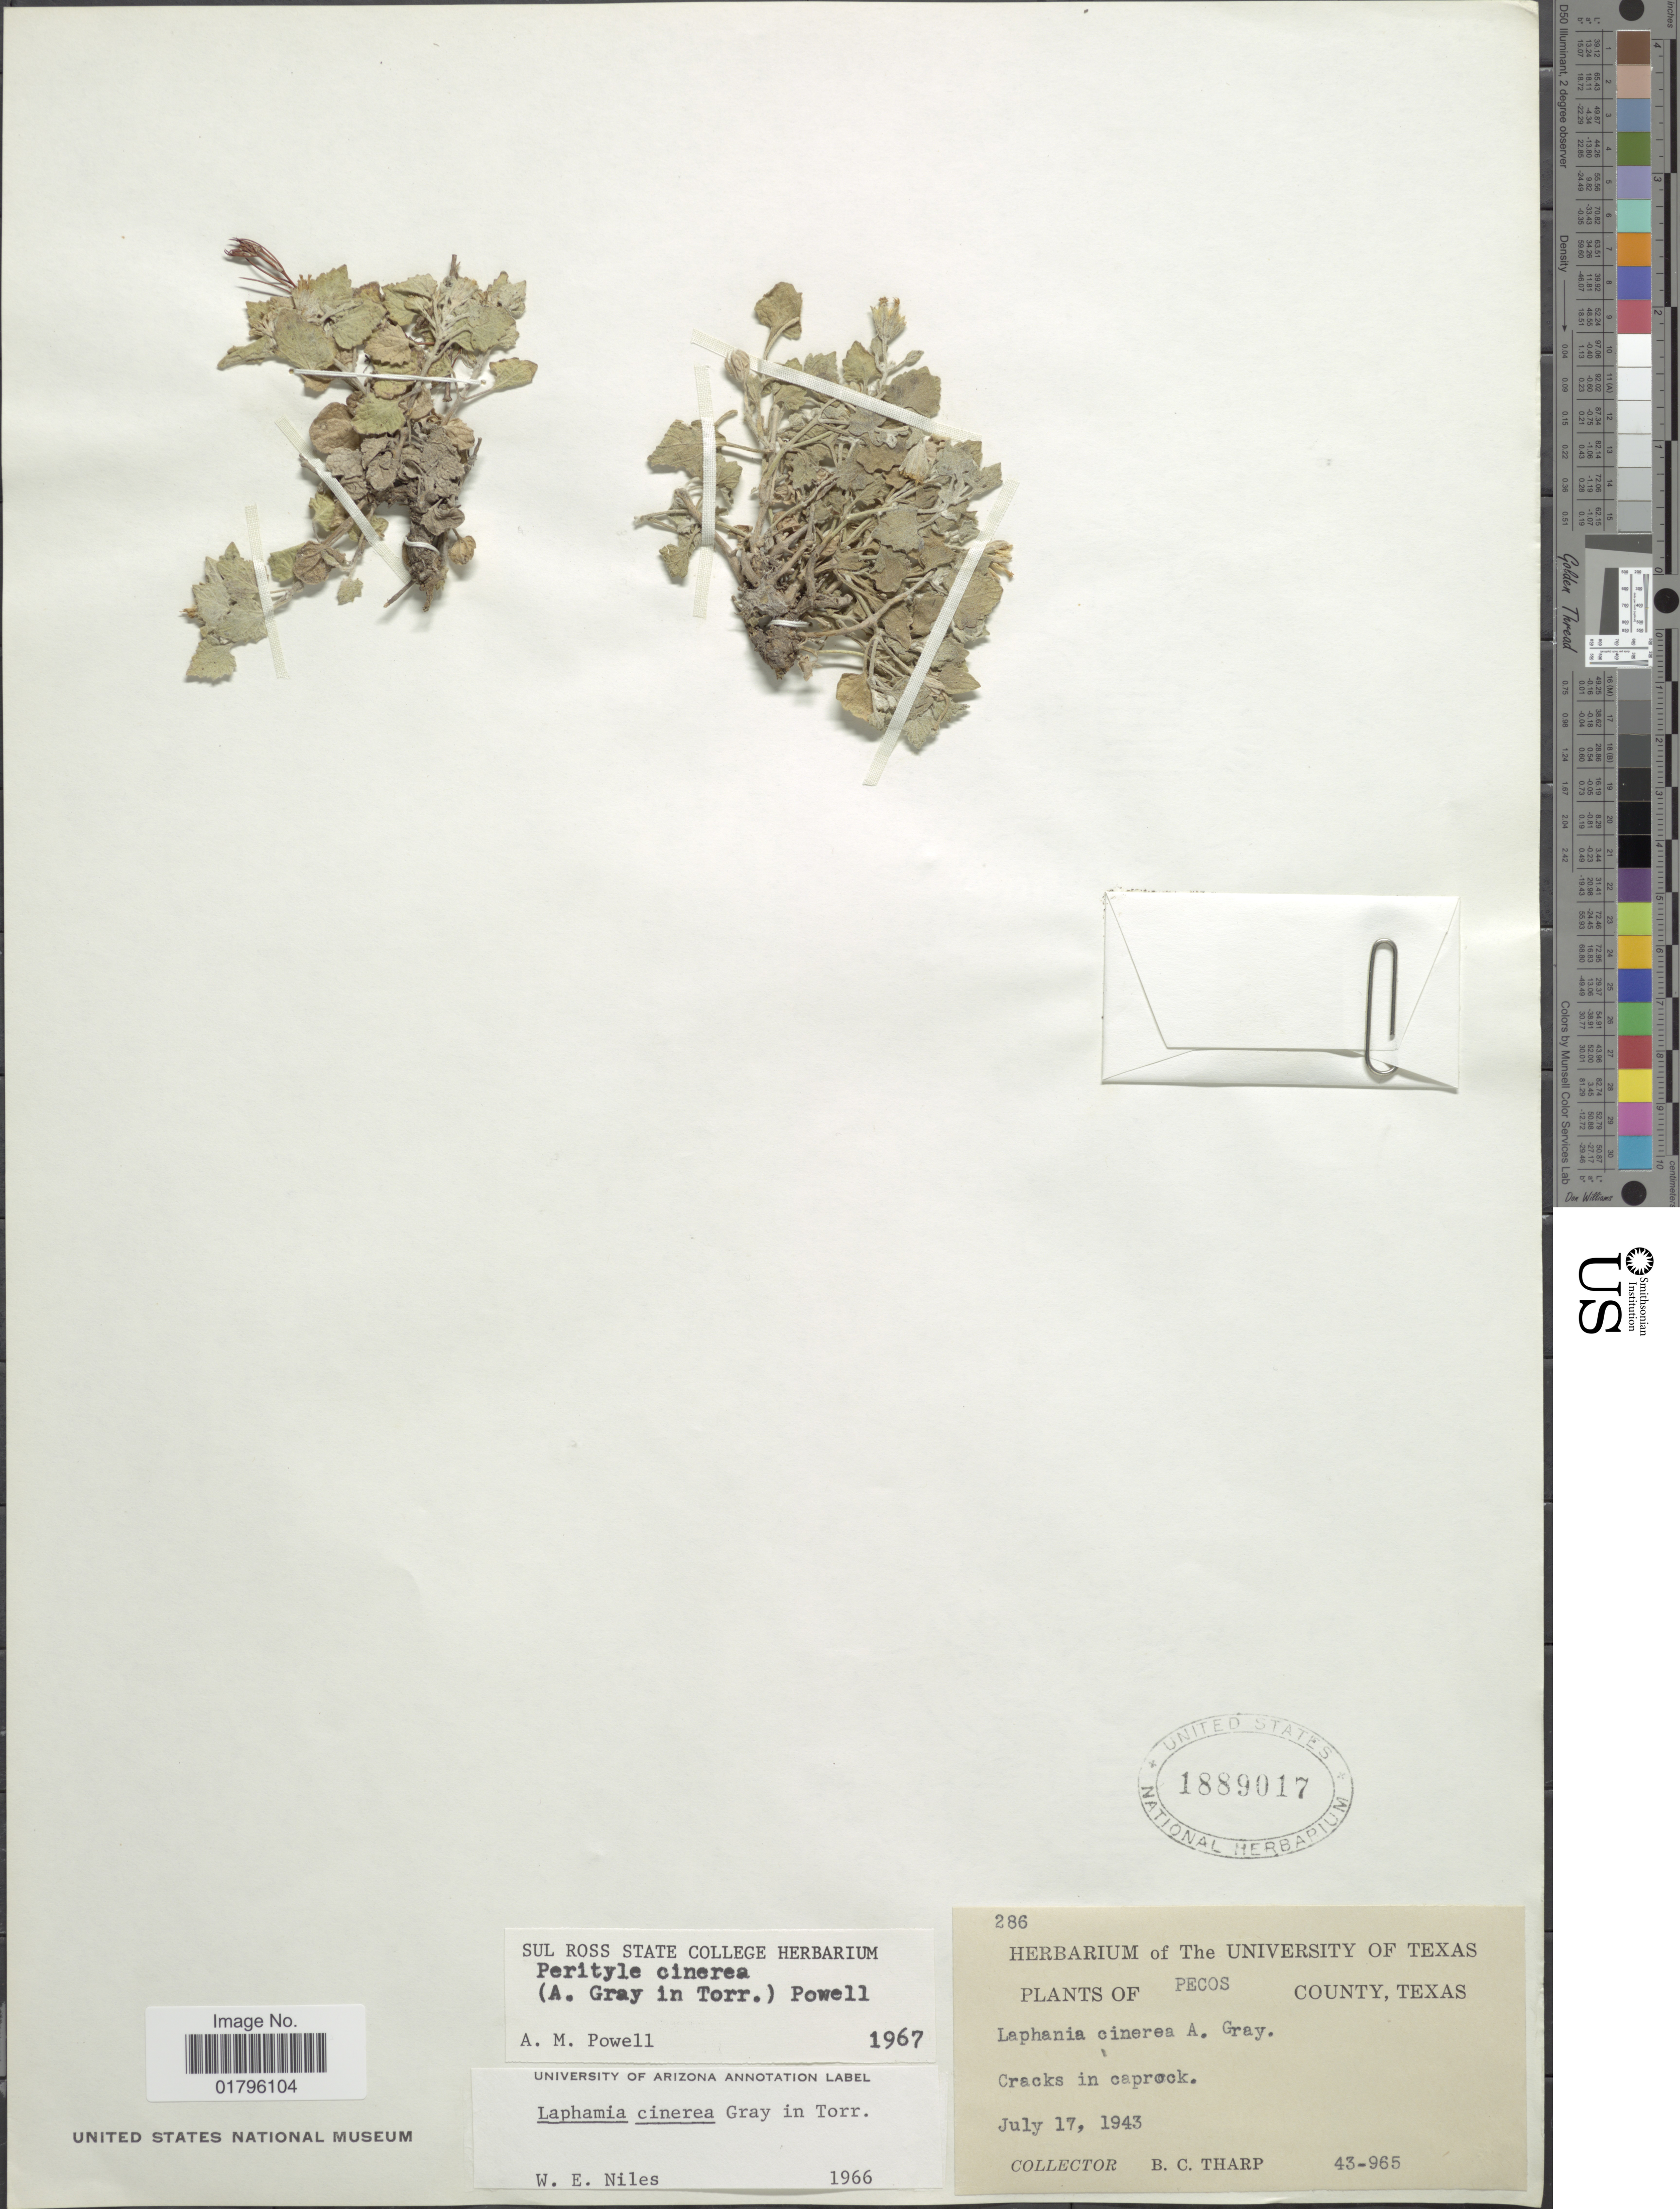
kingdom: Plantae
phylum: Tracheophyta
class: Magnoliopsida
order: Asterales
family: Asteraceae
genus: Perityle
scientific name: Perityle cinerea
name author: (A. Gray) A.M. Powell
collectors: B. C. Tharp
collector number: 43-965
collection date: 1943-07-17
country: United States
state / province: Texas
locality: Pecos County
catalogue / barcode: US 1889017